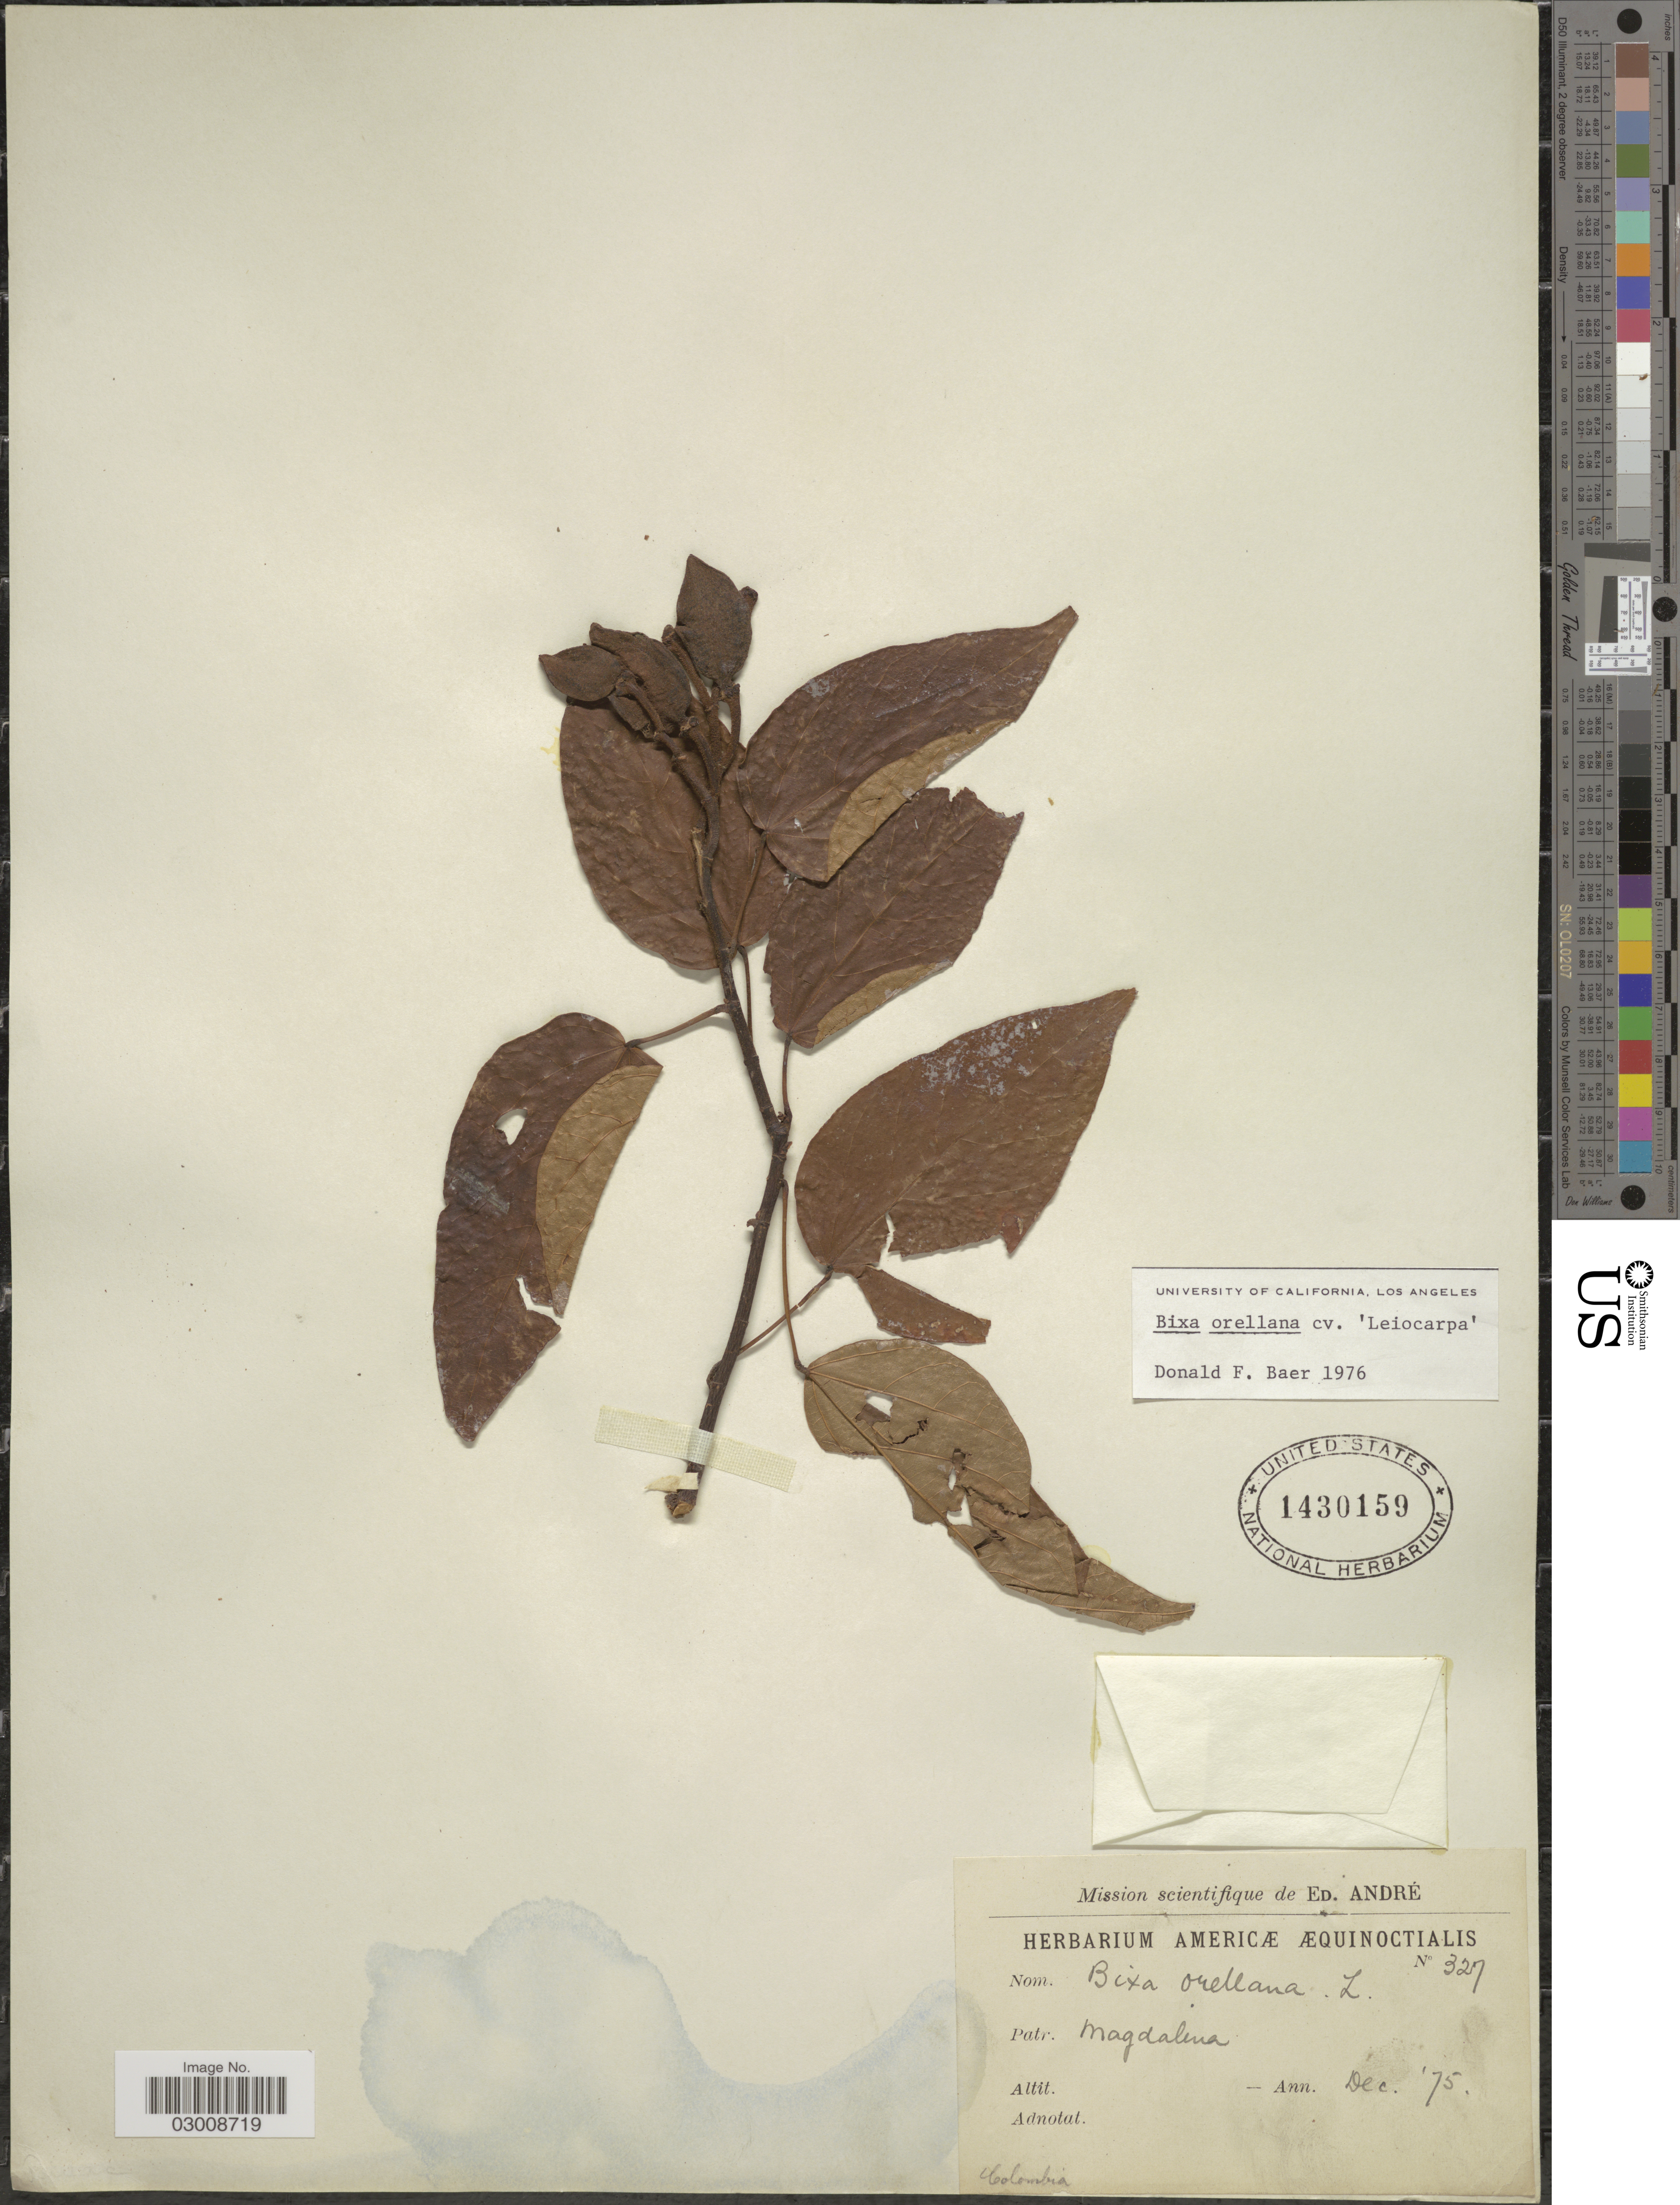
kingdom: Plantae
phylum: Tracheophyta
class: Magnoliopsida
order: Malvales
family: Bixaceae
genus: Bixa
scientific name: Bixa orellana f. leiocarpa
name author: (Kuntze) J.F. Macbr.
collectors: E. Andre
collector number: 327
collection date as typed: Transcribed d/m/y: /12/75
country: Colombia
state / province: Magdalena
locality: Americæ Æquinoctialis.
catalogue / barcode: US 1430159